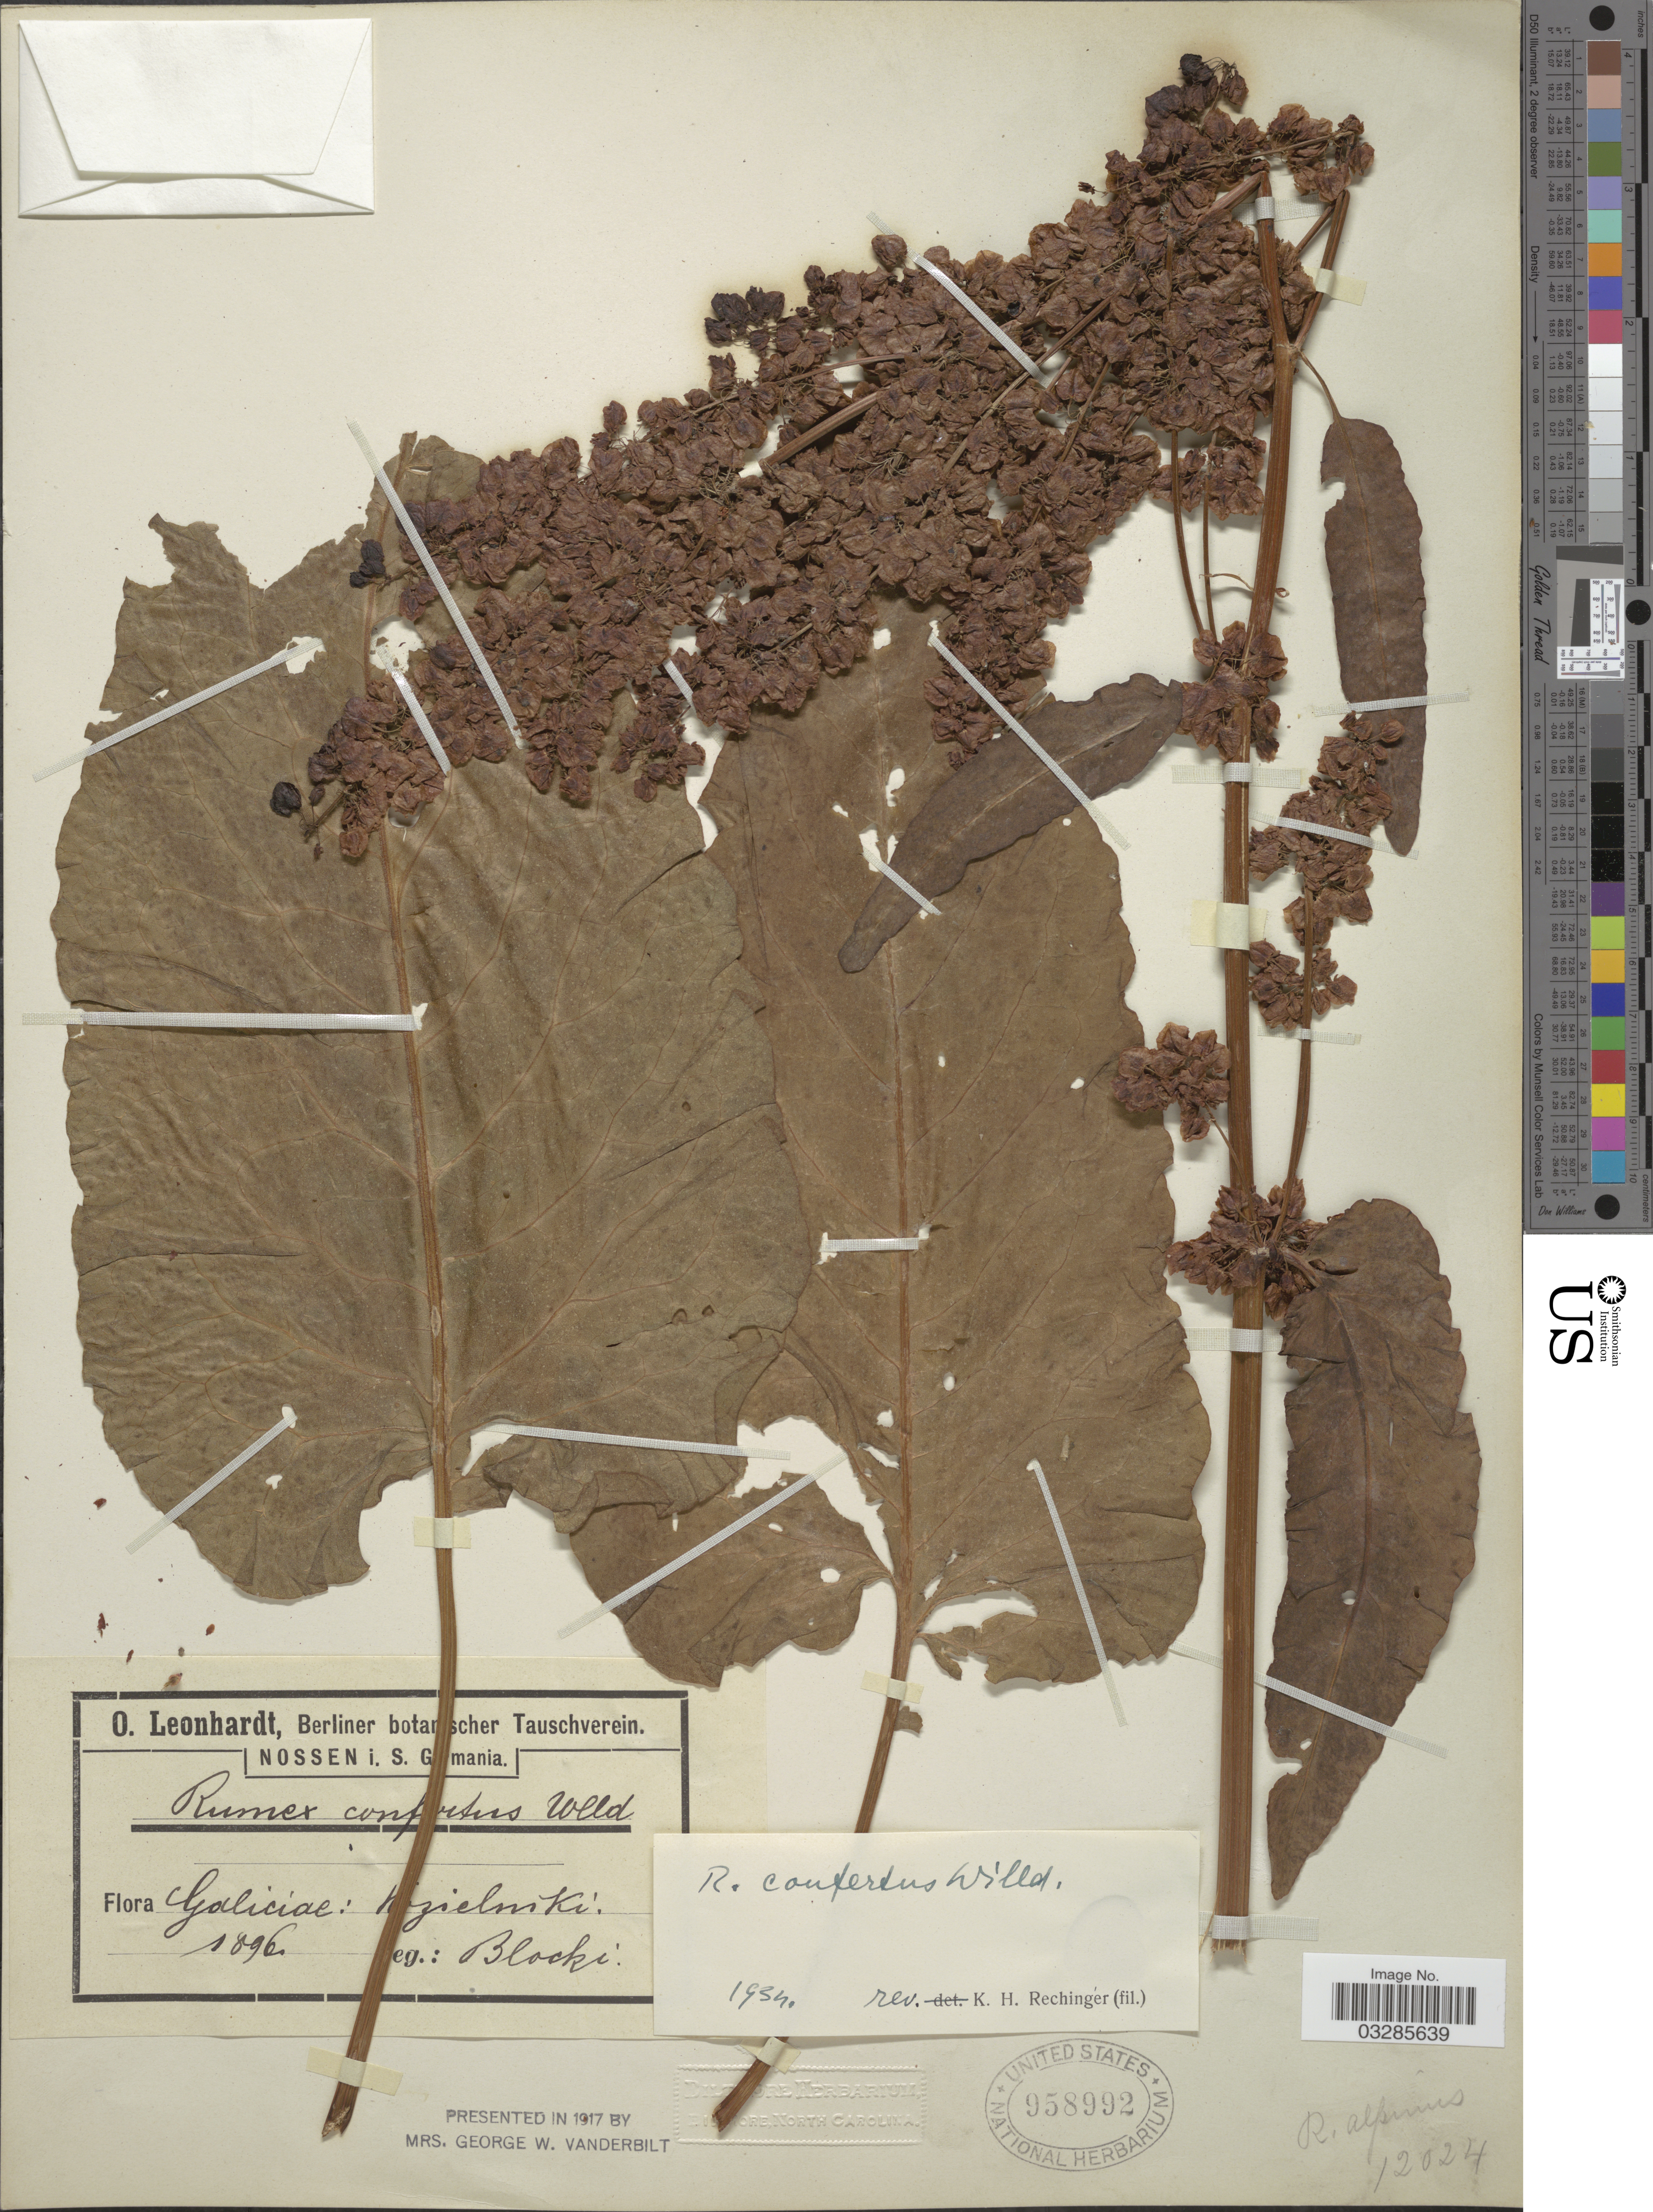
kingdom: Plantae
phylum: Tracheophyta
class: Magnoliopsida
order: Caryophyllales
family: Polygonaceae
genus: Rumex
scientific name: Rumex confertus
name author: Willd.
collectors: Blocki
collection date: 1896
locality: Galiciae: [illegible text]zielniki[interpreted].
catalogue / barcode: US 958992